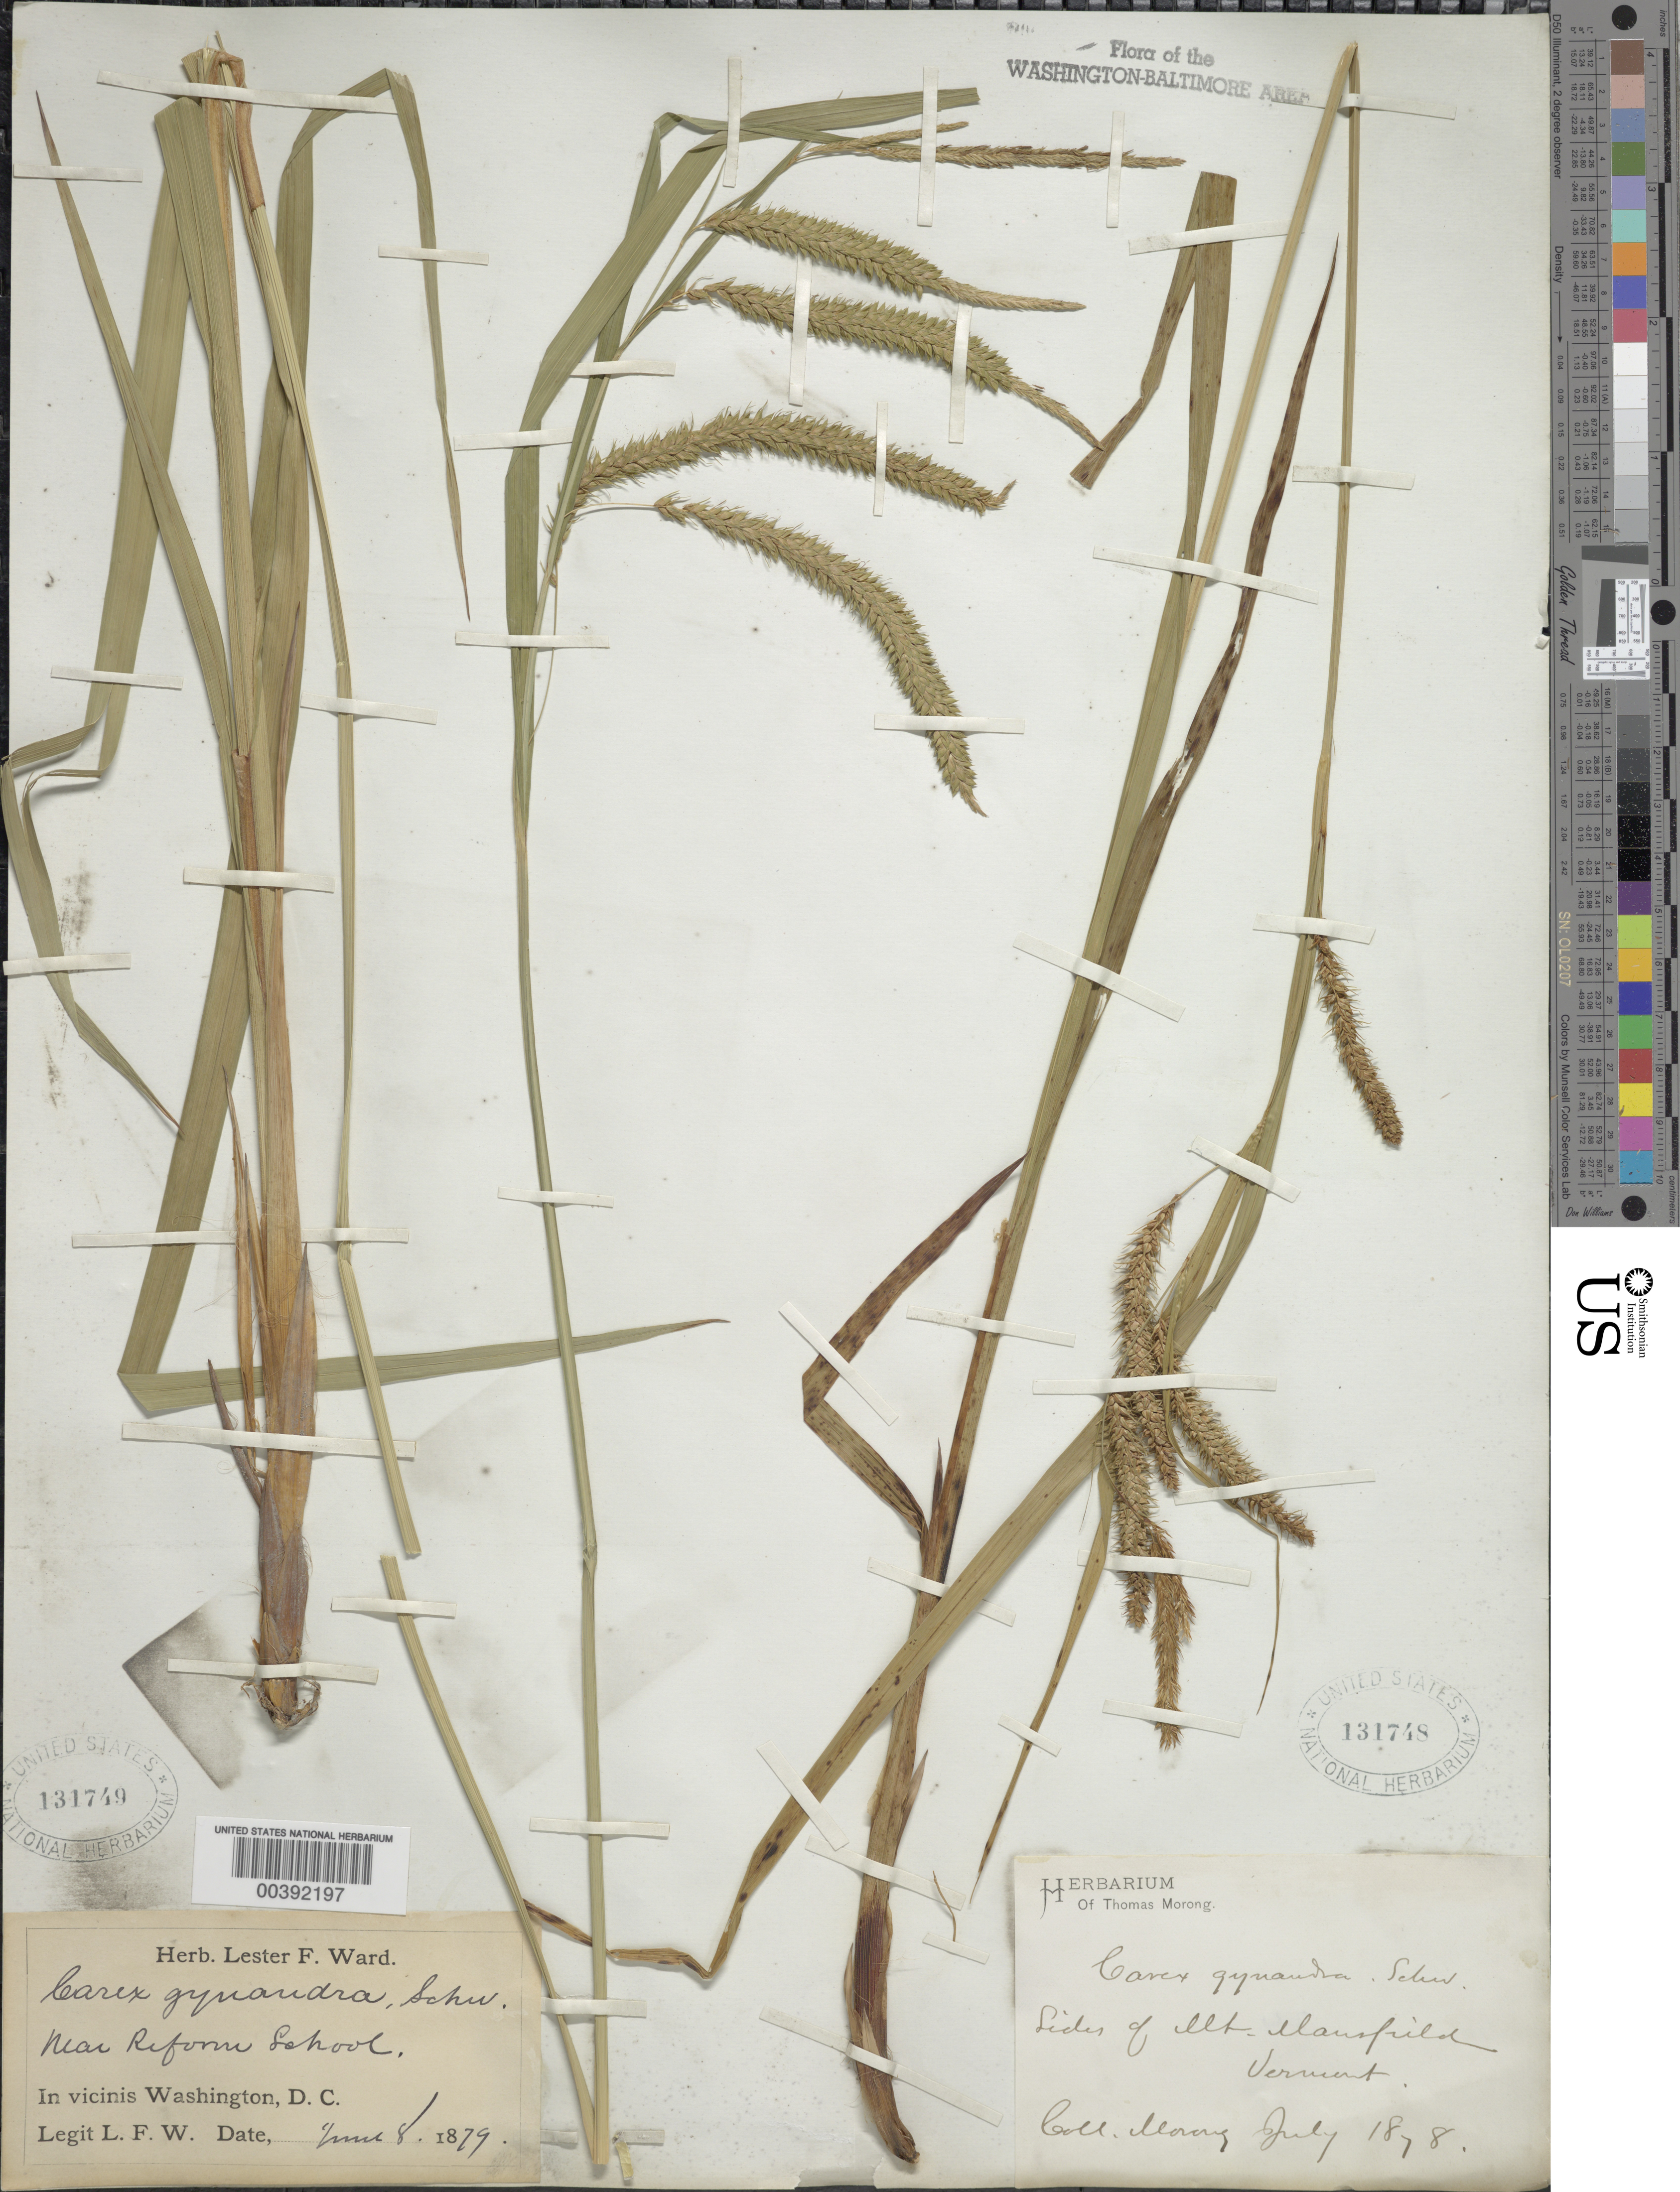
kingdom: Plantae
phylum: Tracheophyta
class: Liliopsida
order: Poales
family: Cyperaceae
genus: Carex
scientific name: Carex gynandra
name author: Schwein.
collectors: L. F. Ward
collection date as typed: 08 Jun 1879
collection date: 1879-06-08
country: United States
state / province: District of Columbia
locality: Reform School vicinity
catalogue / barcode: US 131749